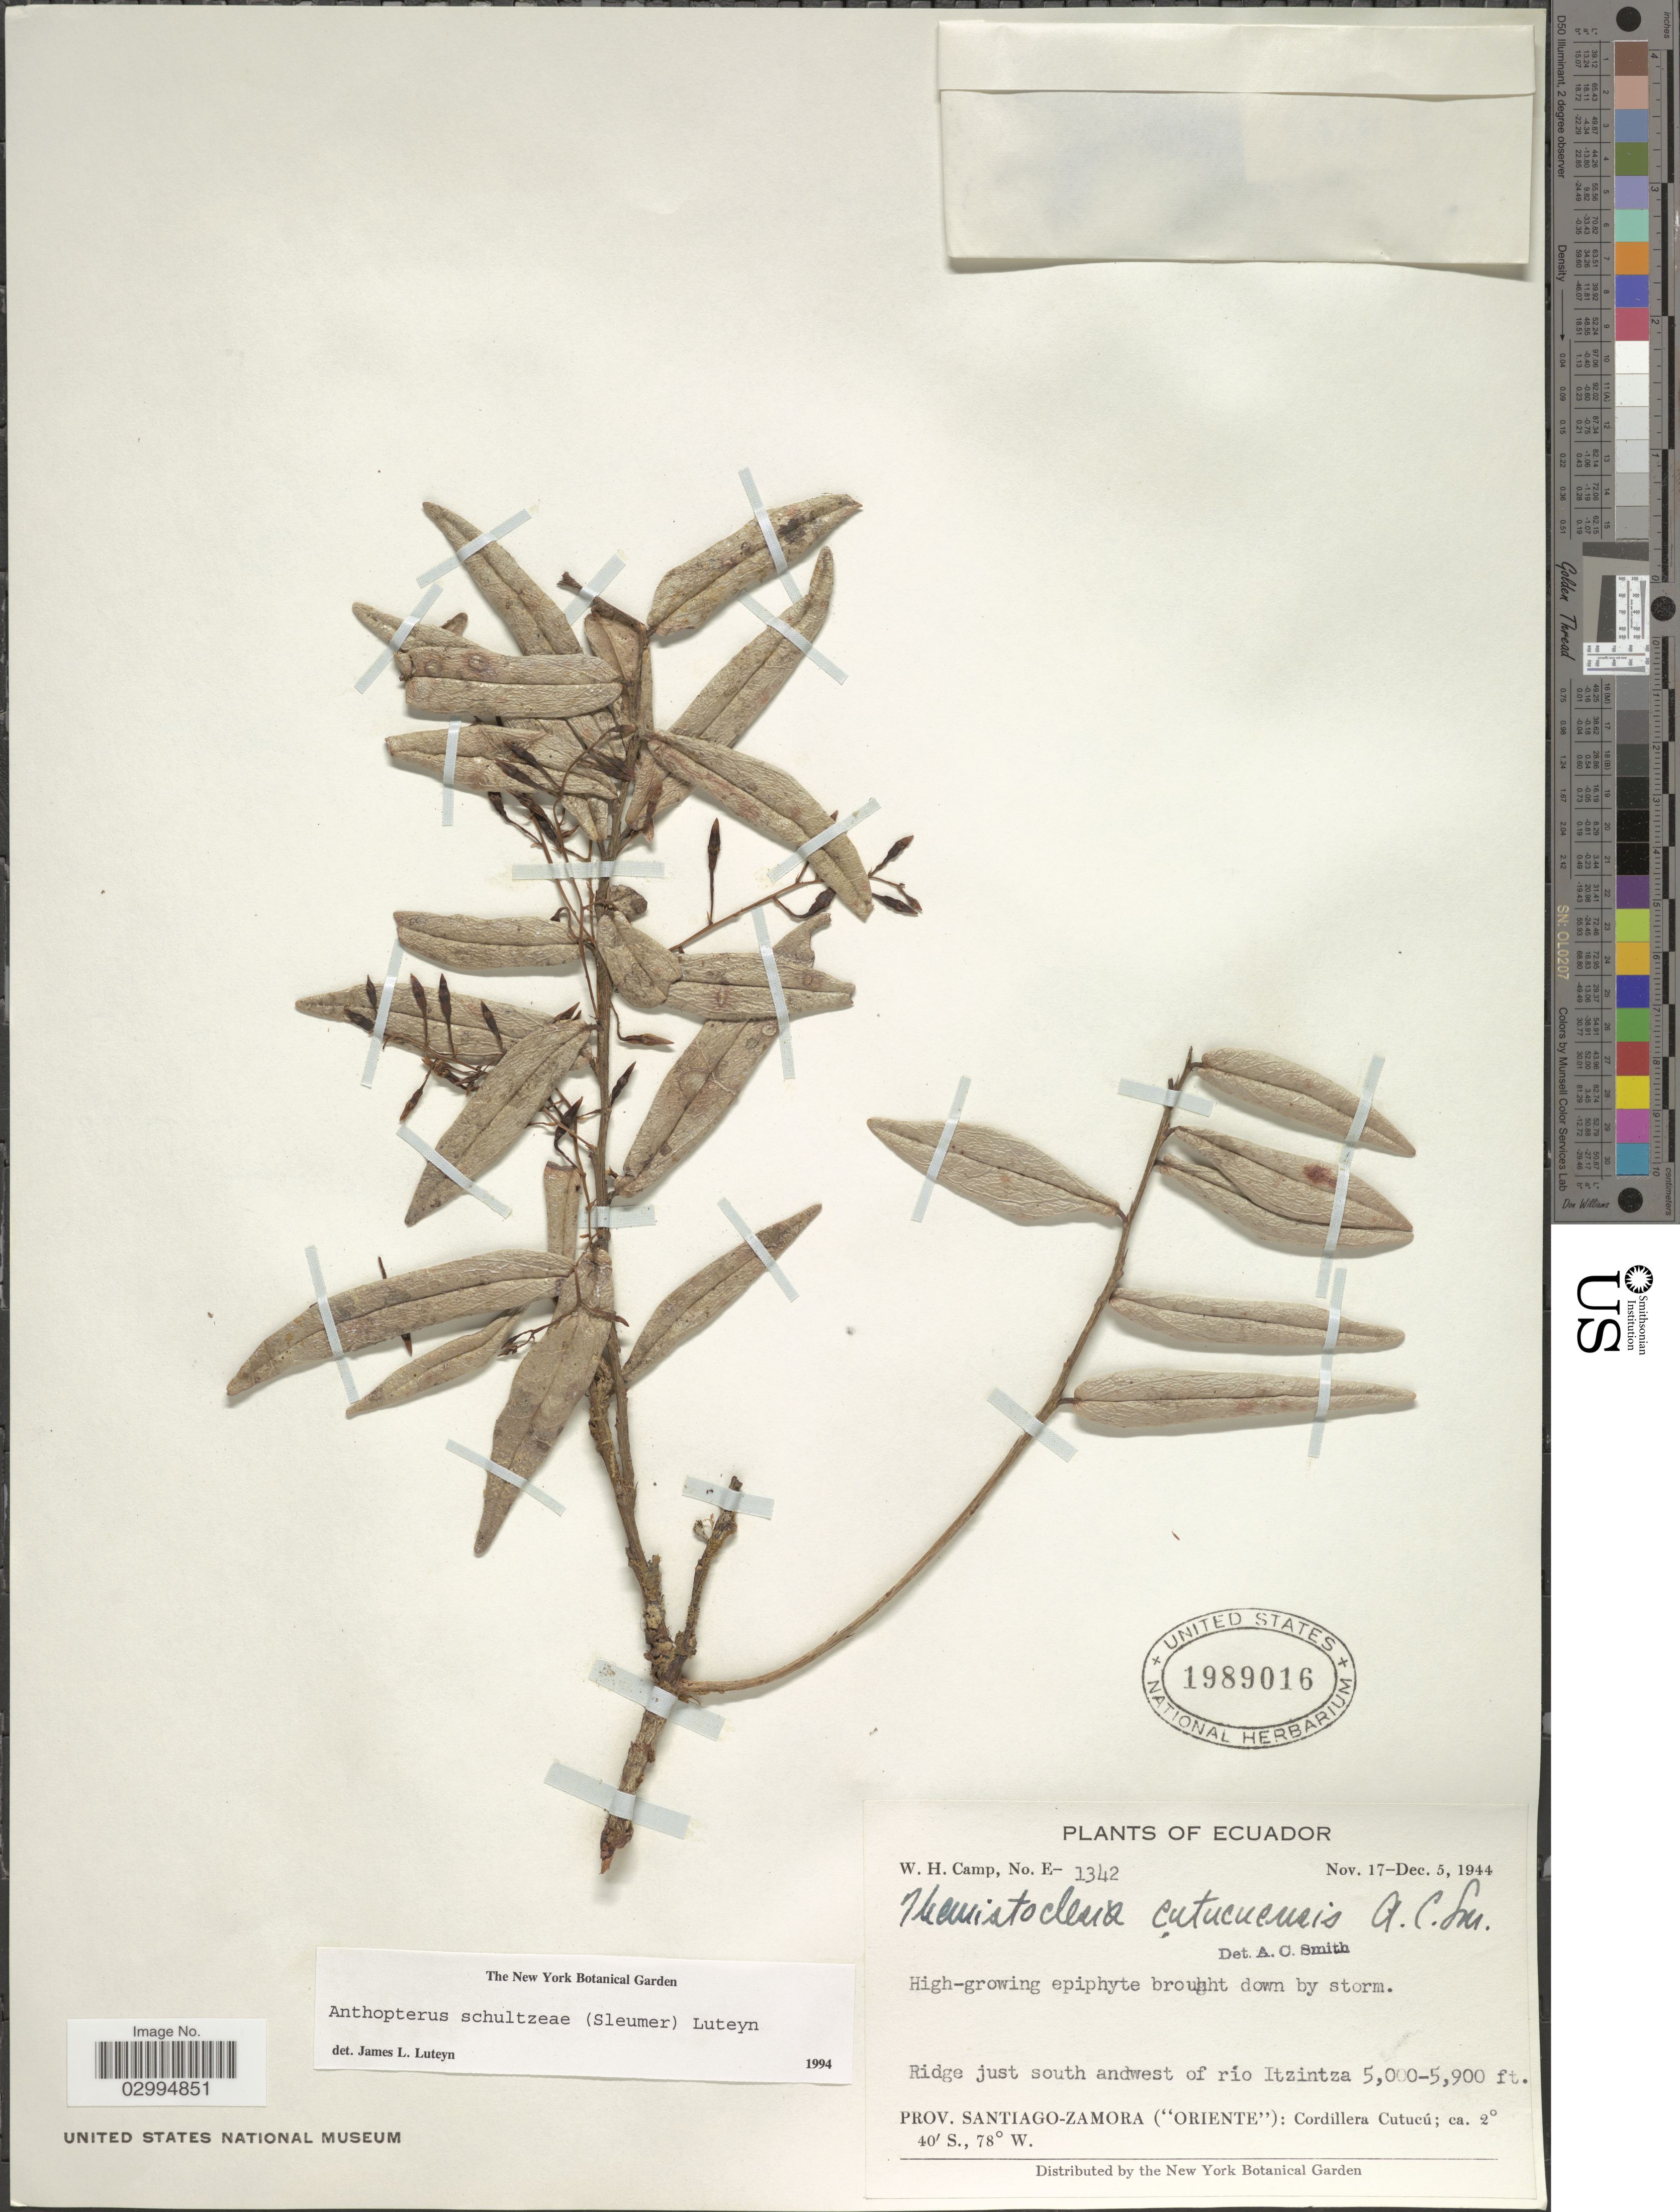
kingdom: Plantae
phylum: Tracheophyta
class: Magnoliopsida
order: Ericales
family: Ericaceae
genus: Anthopterus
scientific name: Anthopterus schultzeae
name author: (Sleumer) Luteyn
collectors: W. H. Camp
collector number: E-1342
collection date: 1944-11-17/1944-12-05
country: Ecuador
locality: Ridge just south ad west of río Itzintza. Prov. Santiago-Zamora ("Oriente"): Cordillera Cutucú.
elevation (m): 1524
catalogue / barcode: US 1989016